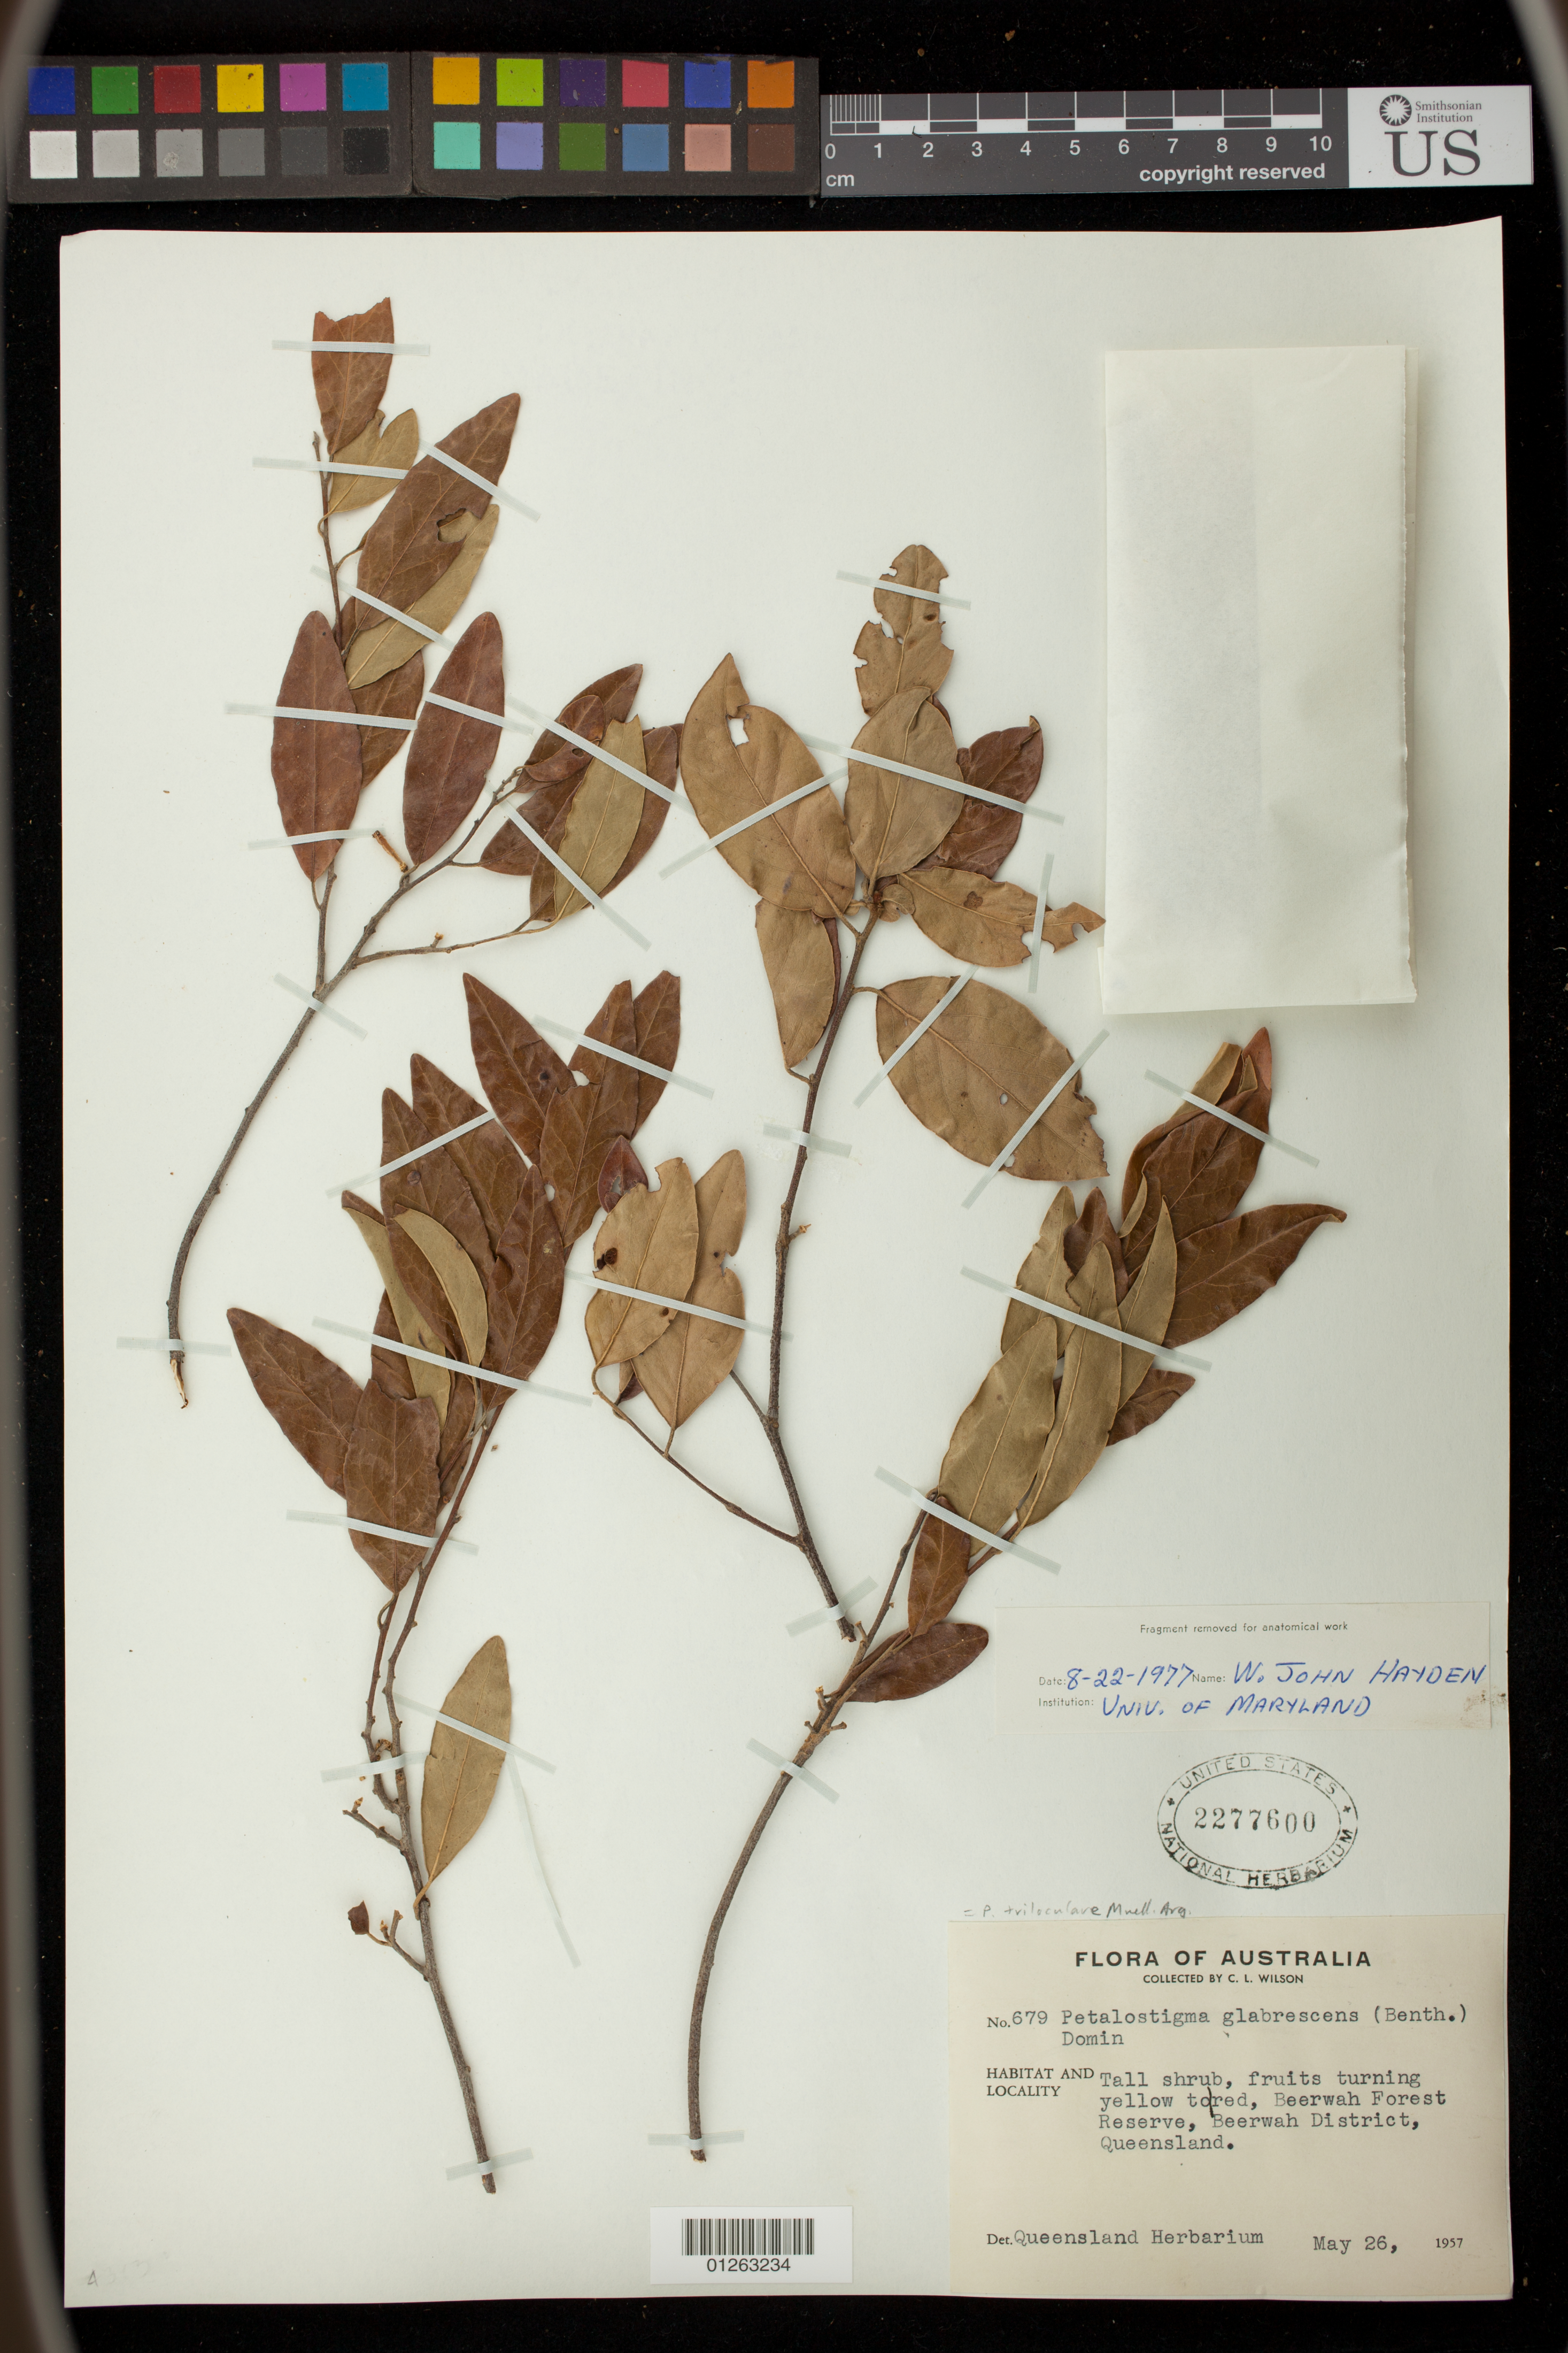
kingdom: Plantae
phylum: Tracheophyta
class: Magnoliopsida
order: Malpighiales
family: Picrodendraceae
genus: Petalostigma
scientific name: Petalostigma triloculare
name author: Müll. Arg.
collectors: C. L. Wilson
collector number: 679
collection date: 1957-05-26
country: Australia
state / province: Queensland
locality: Beerwah Forest Reserve, Beerwah District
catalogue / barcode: US 2277600